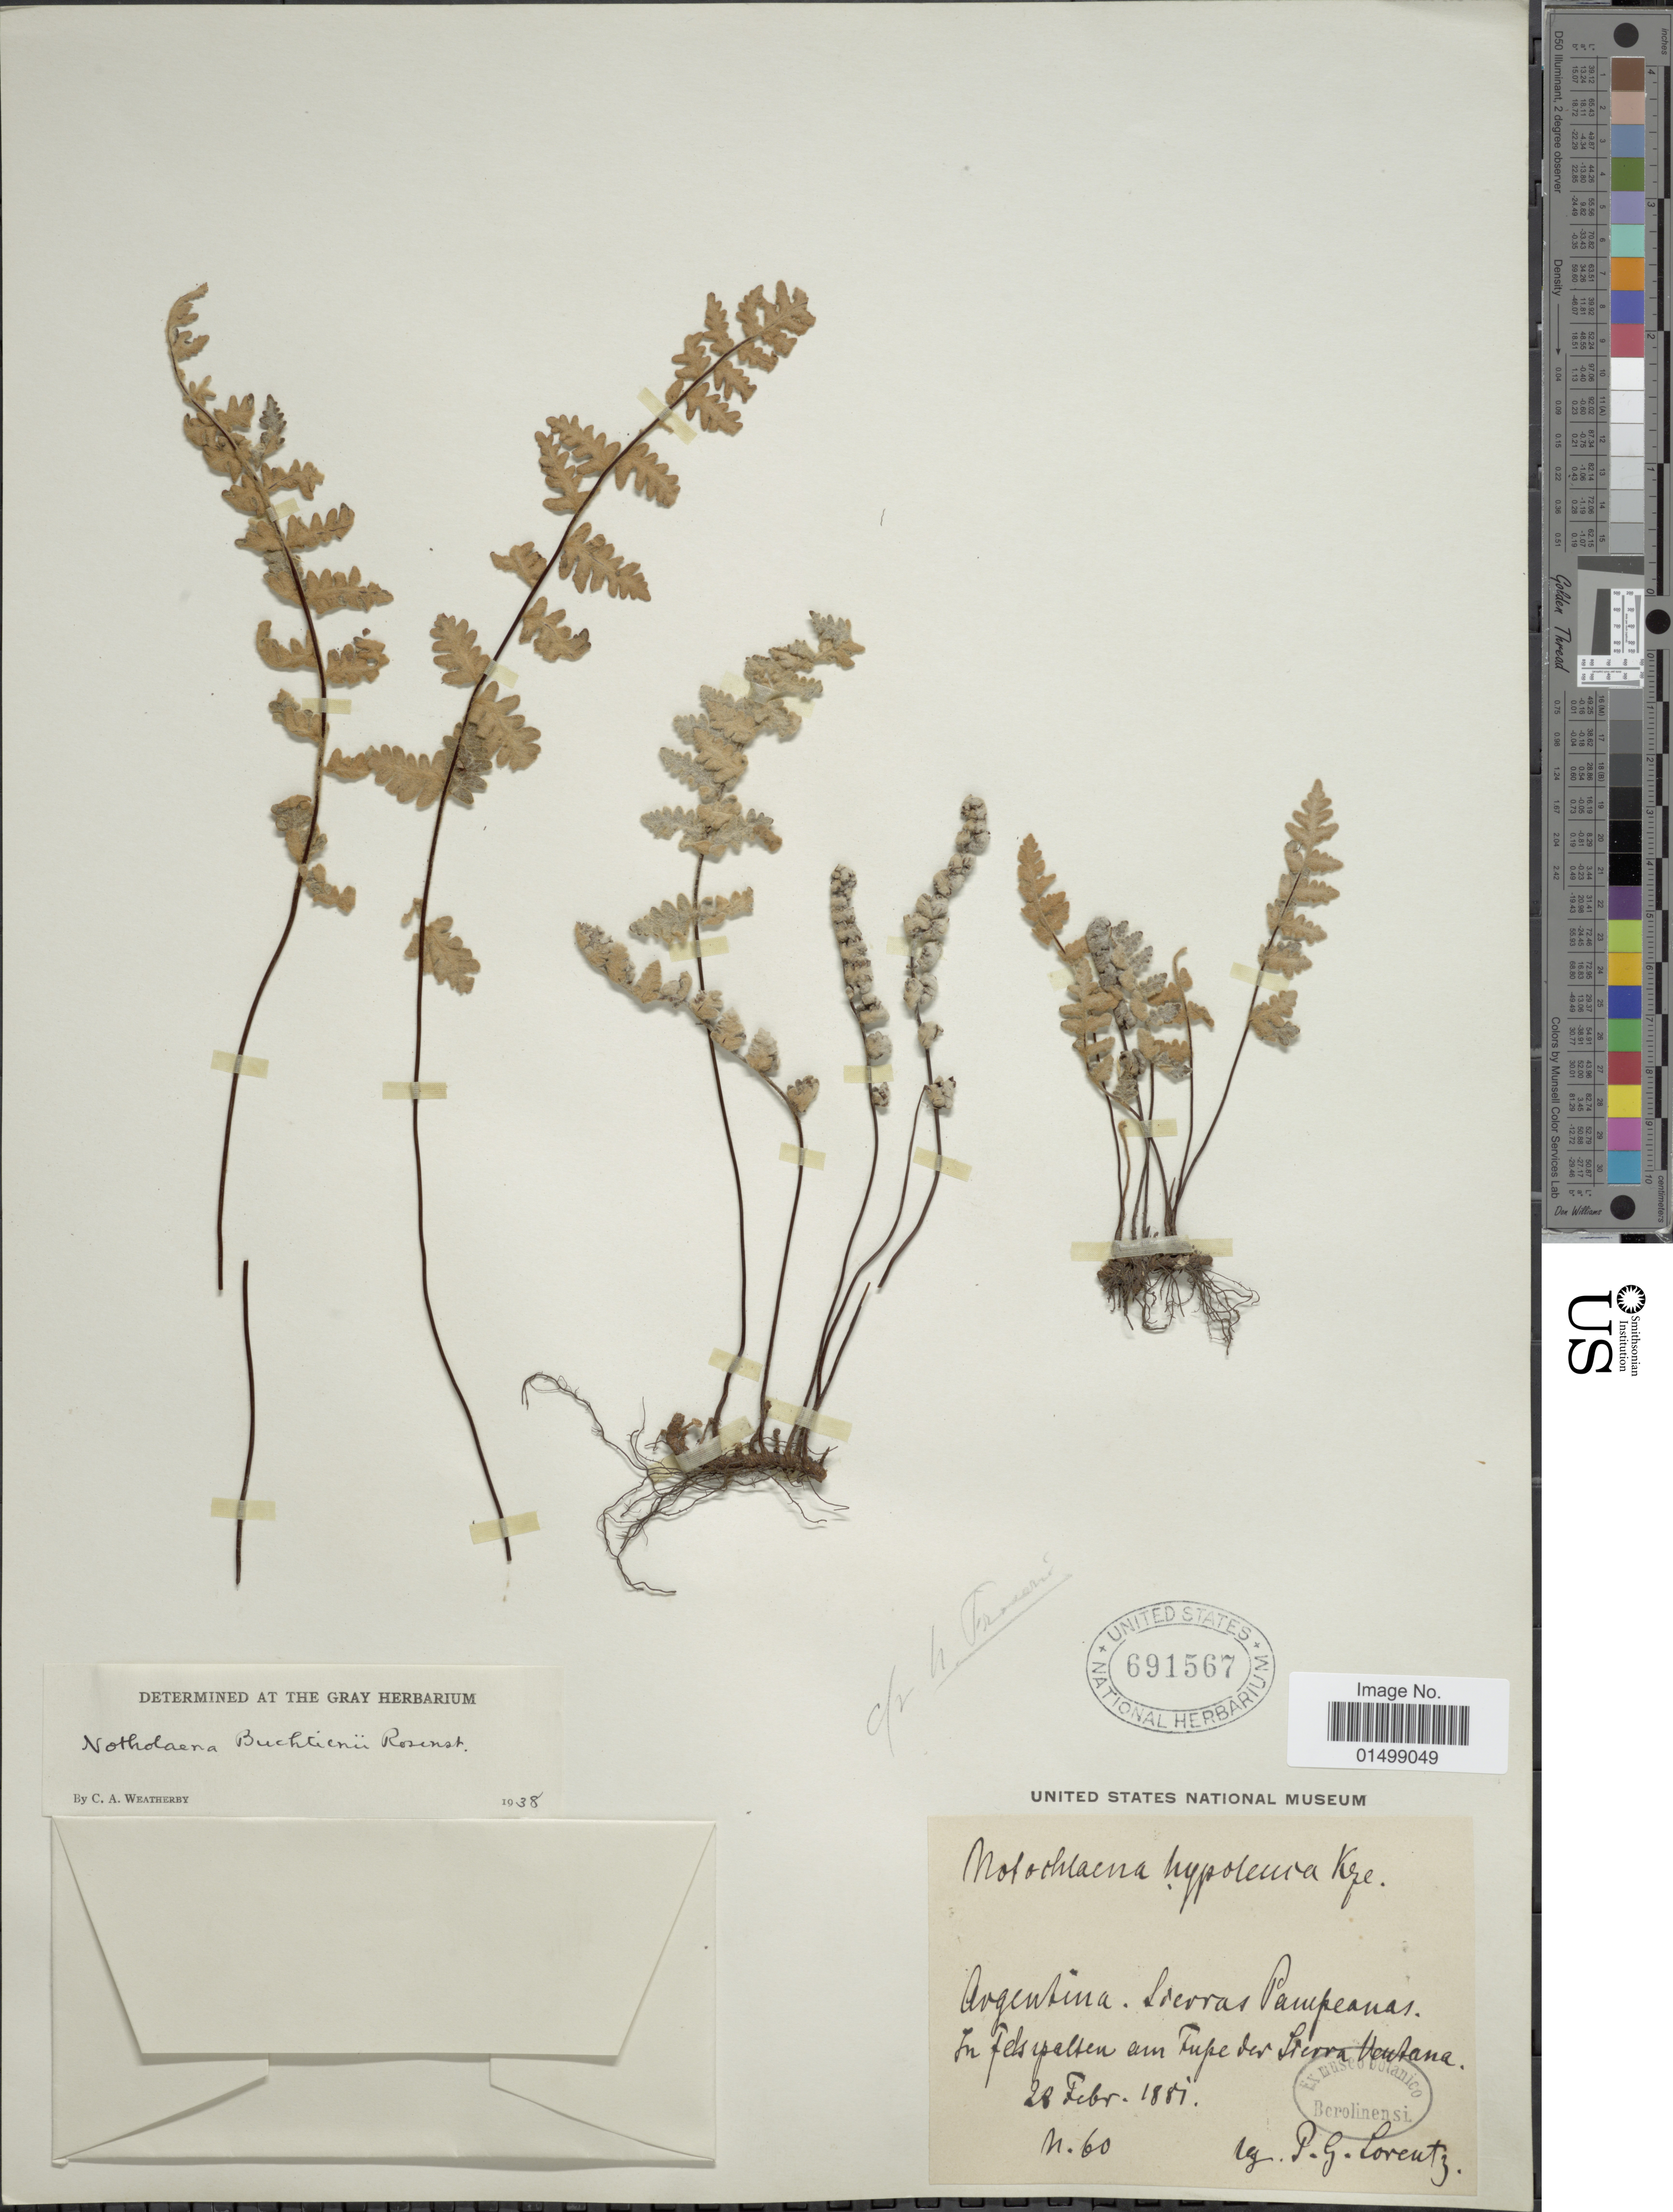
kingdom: Plantae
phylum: Tracheophyta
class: Polypodiopsida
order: Polypodiales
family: Pteridaceae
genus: Cheilanthes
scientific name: Cheilanthes buchtienii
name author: (Rosenst.) R.M. Tryon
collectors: P. G. Lorentz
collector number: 60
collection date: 1887-02-28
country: Argentina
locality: Sierras Pampeanas. In Felsipalten ein Fupe der Sierra Ventana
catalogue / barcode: US 691567